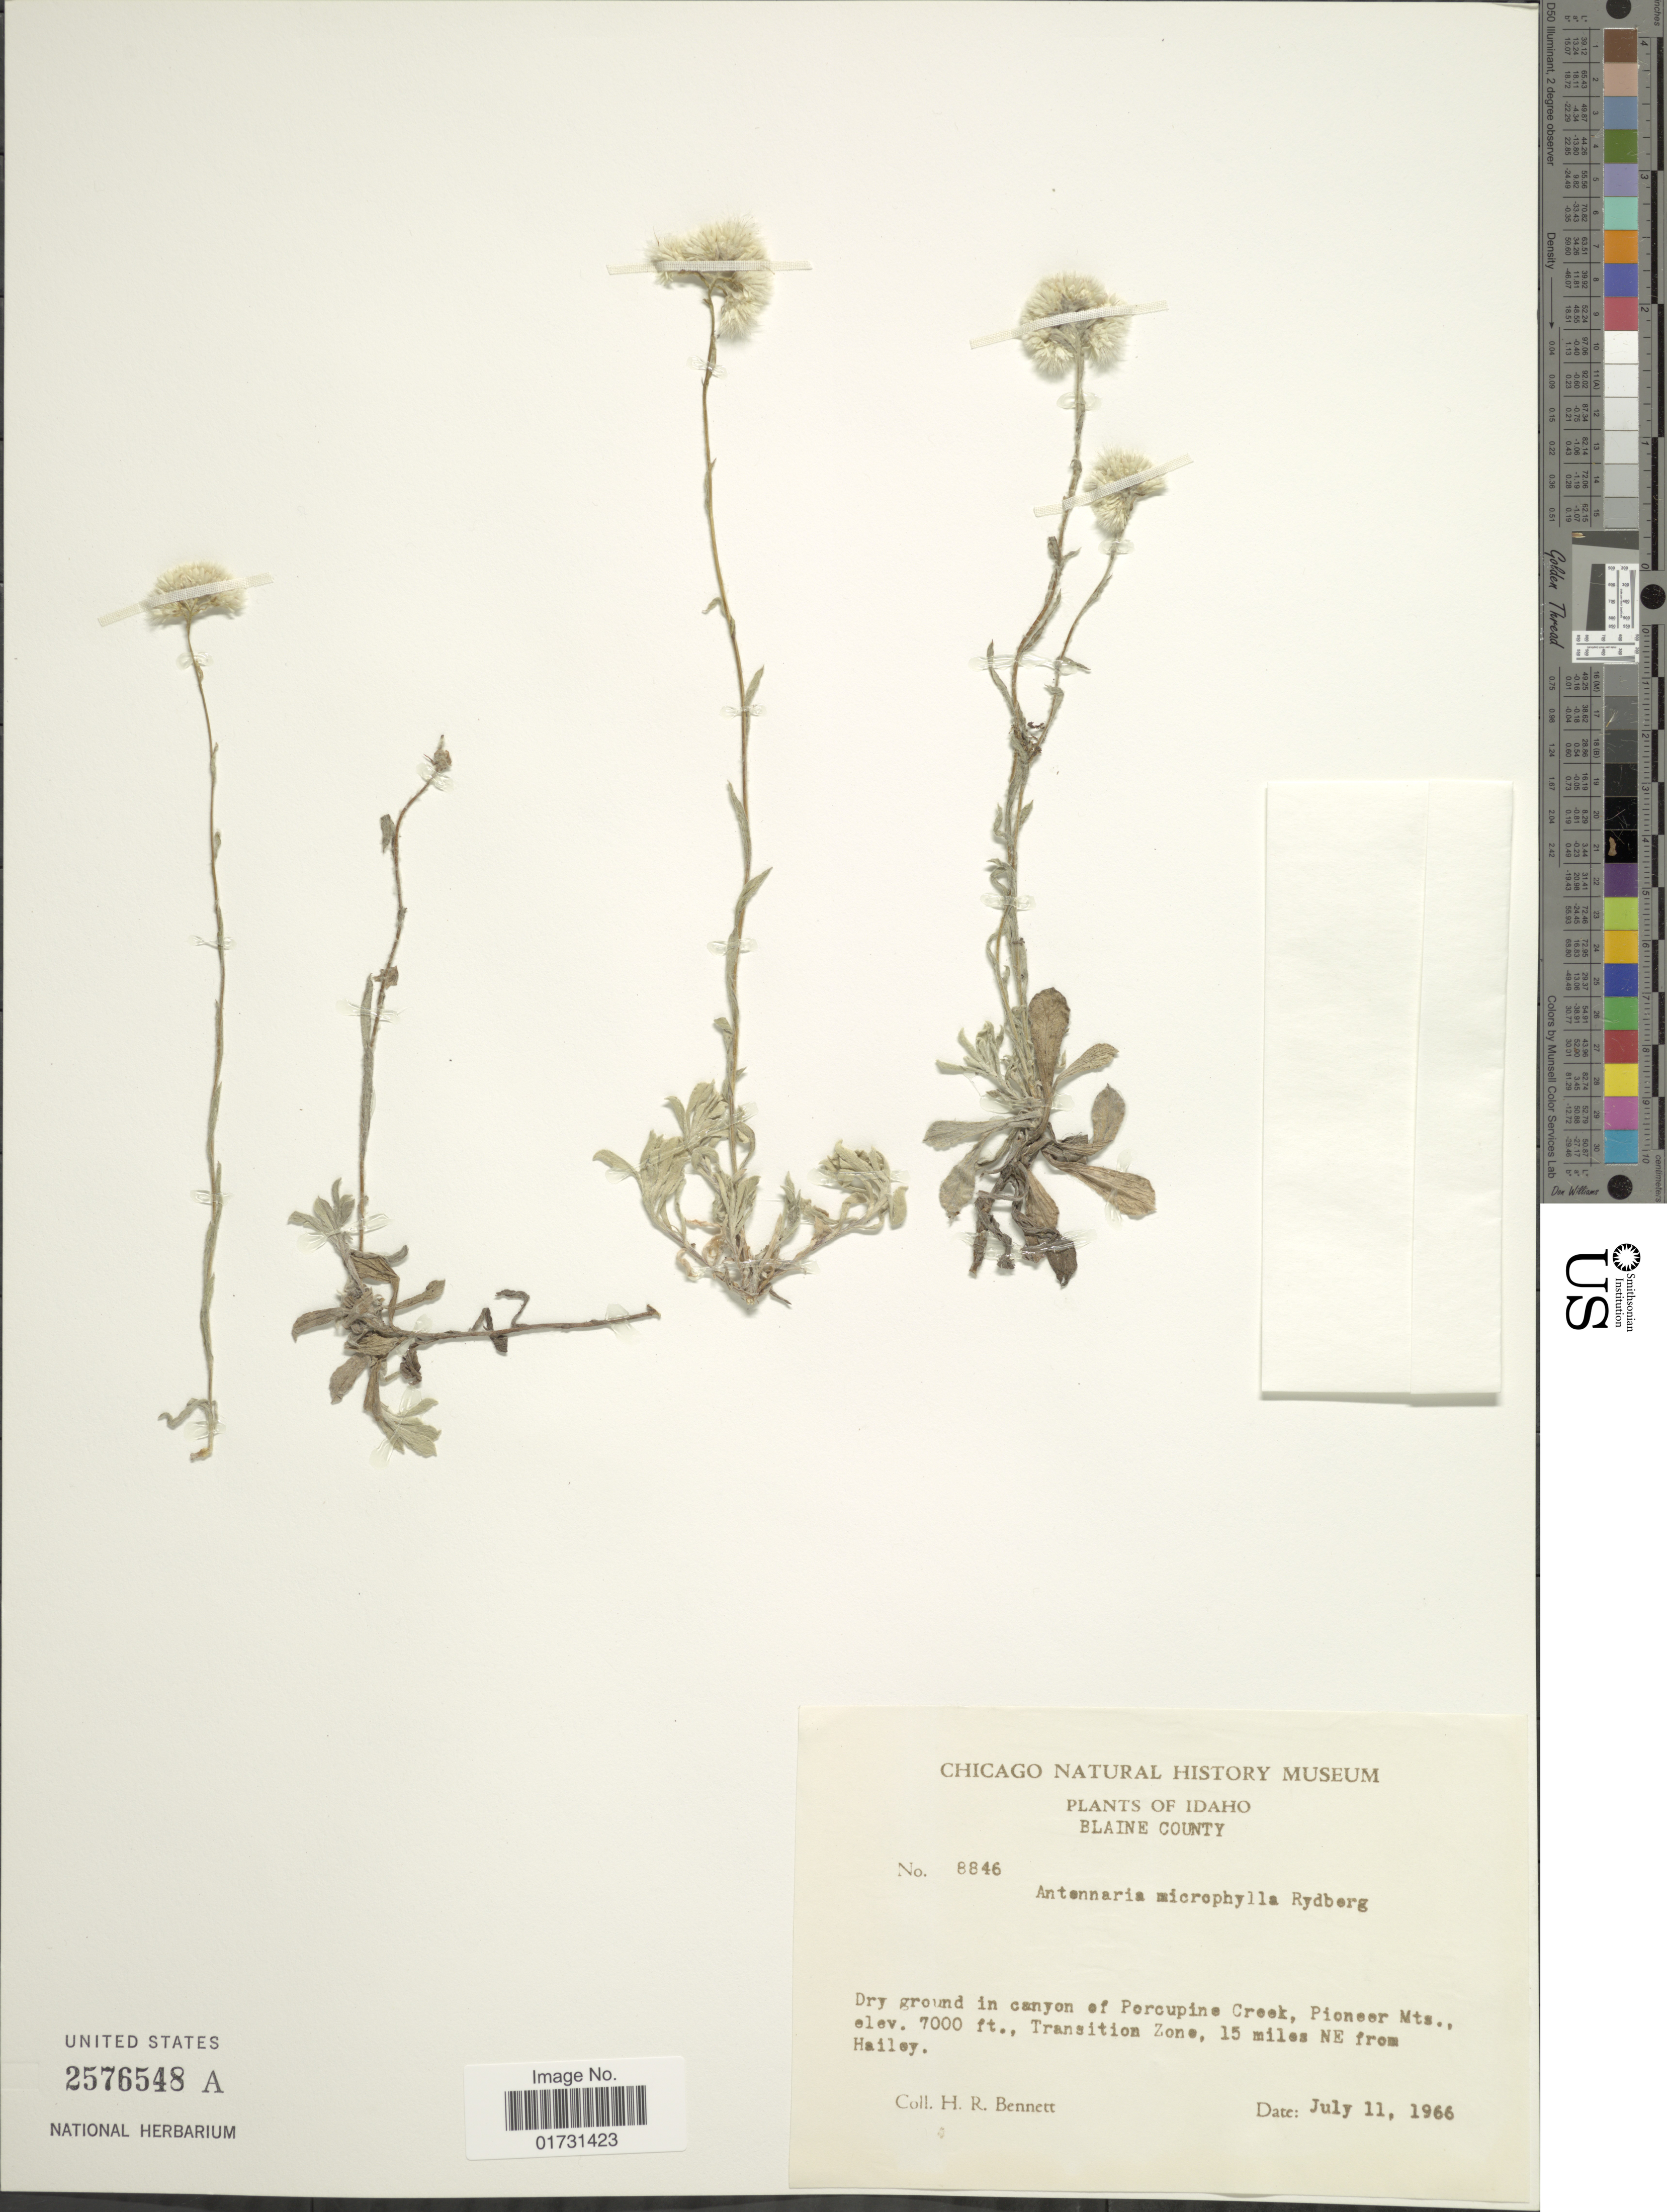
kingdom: Plantae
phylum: Tracheophyta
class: Magnoliopsida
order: Asterales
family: Asteraceae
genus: Antennaria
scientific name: Antennaria microphylla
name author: Rydb.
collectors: H. R. Bennett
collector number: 8846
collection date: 1966-07-11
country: United States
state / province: Idaho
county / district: Blaine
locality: Dry ground in canyon of Porcupine CReek, Pioneer Mts., Transition Zone, 15 miles NE from Hailey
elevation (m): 2134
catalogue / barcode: US 2576548A